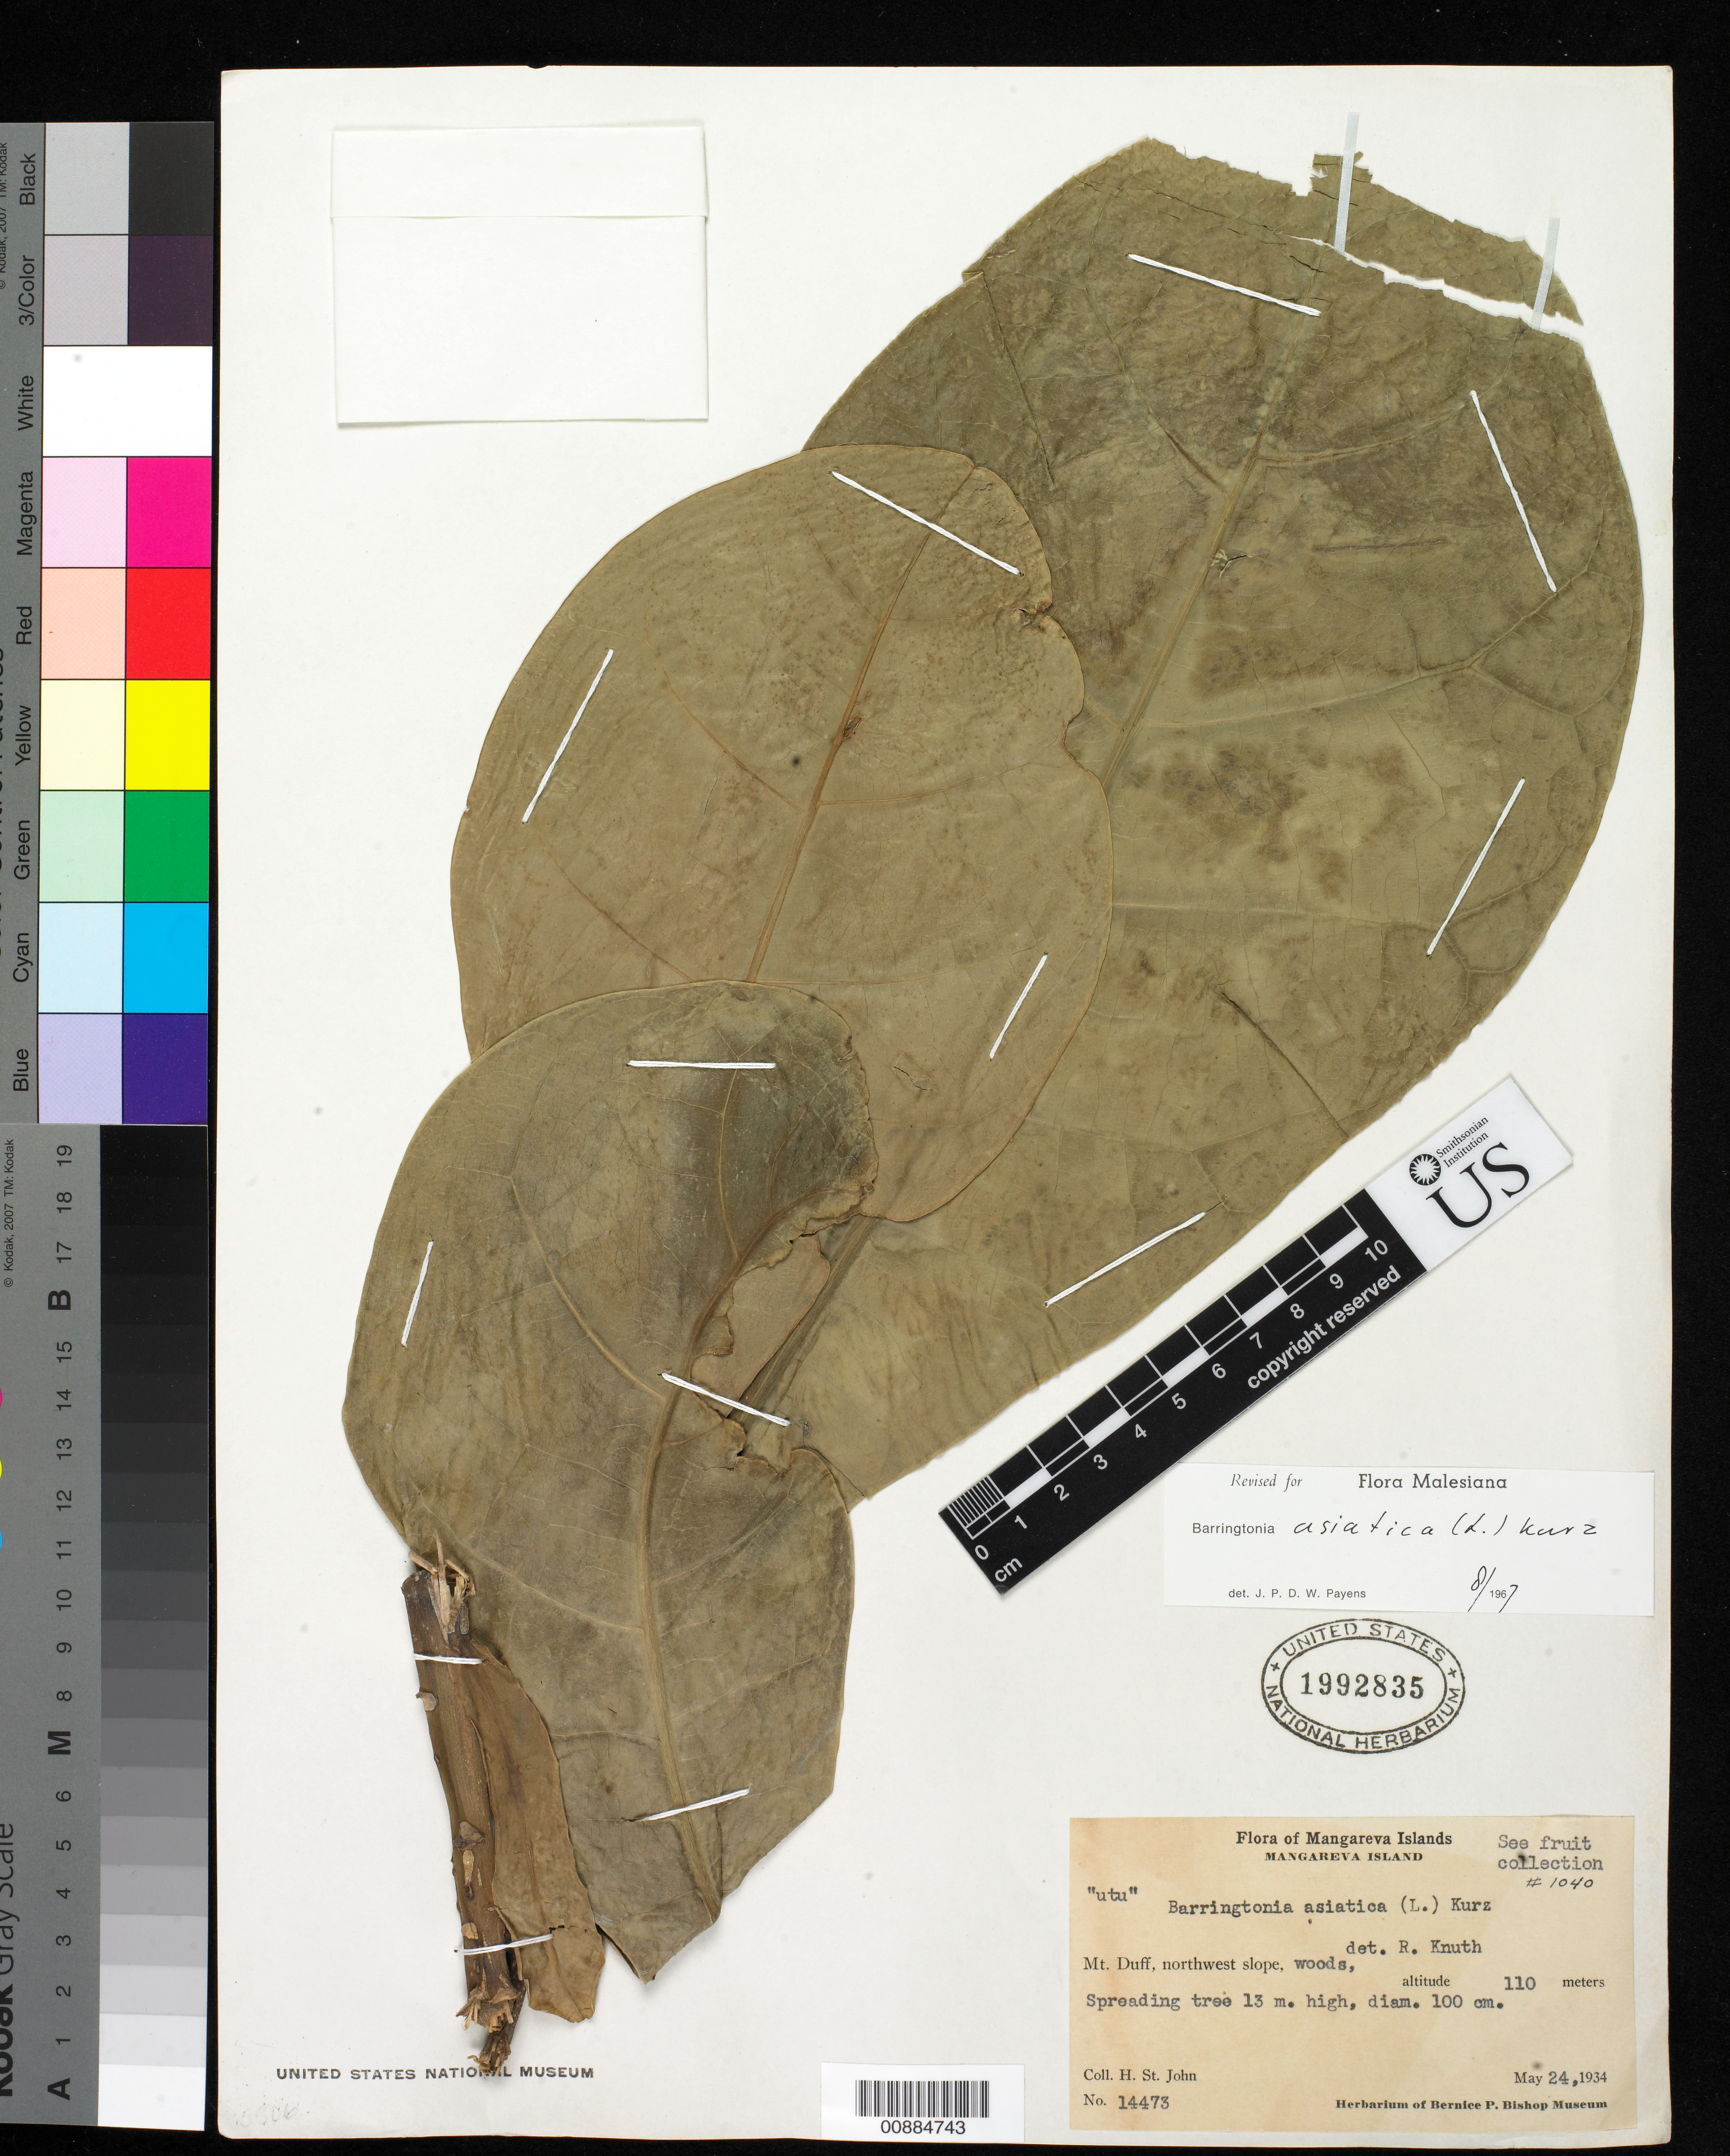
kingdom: Plantae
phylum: Tracheophyta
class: Magnoliopsida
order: Ericales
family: Lecythidaceae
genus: Barringtonia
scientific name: Barringtonia asiatica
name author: (L.) Kurz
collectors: H. St. John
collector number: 14473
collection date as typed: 24 May 1934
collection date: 1934-05-24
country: French Polynesia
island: Mangareva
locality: Mt. Duff, NW slope.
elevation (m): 110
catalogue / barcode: US 1992835